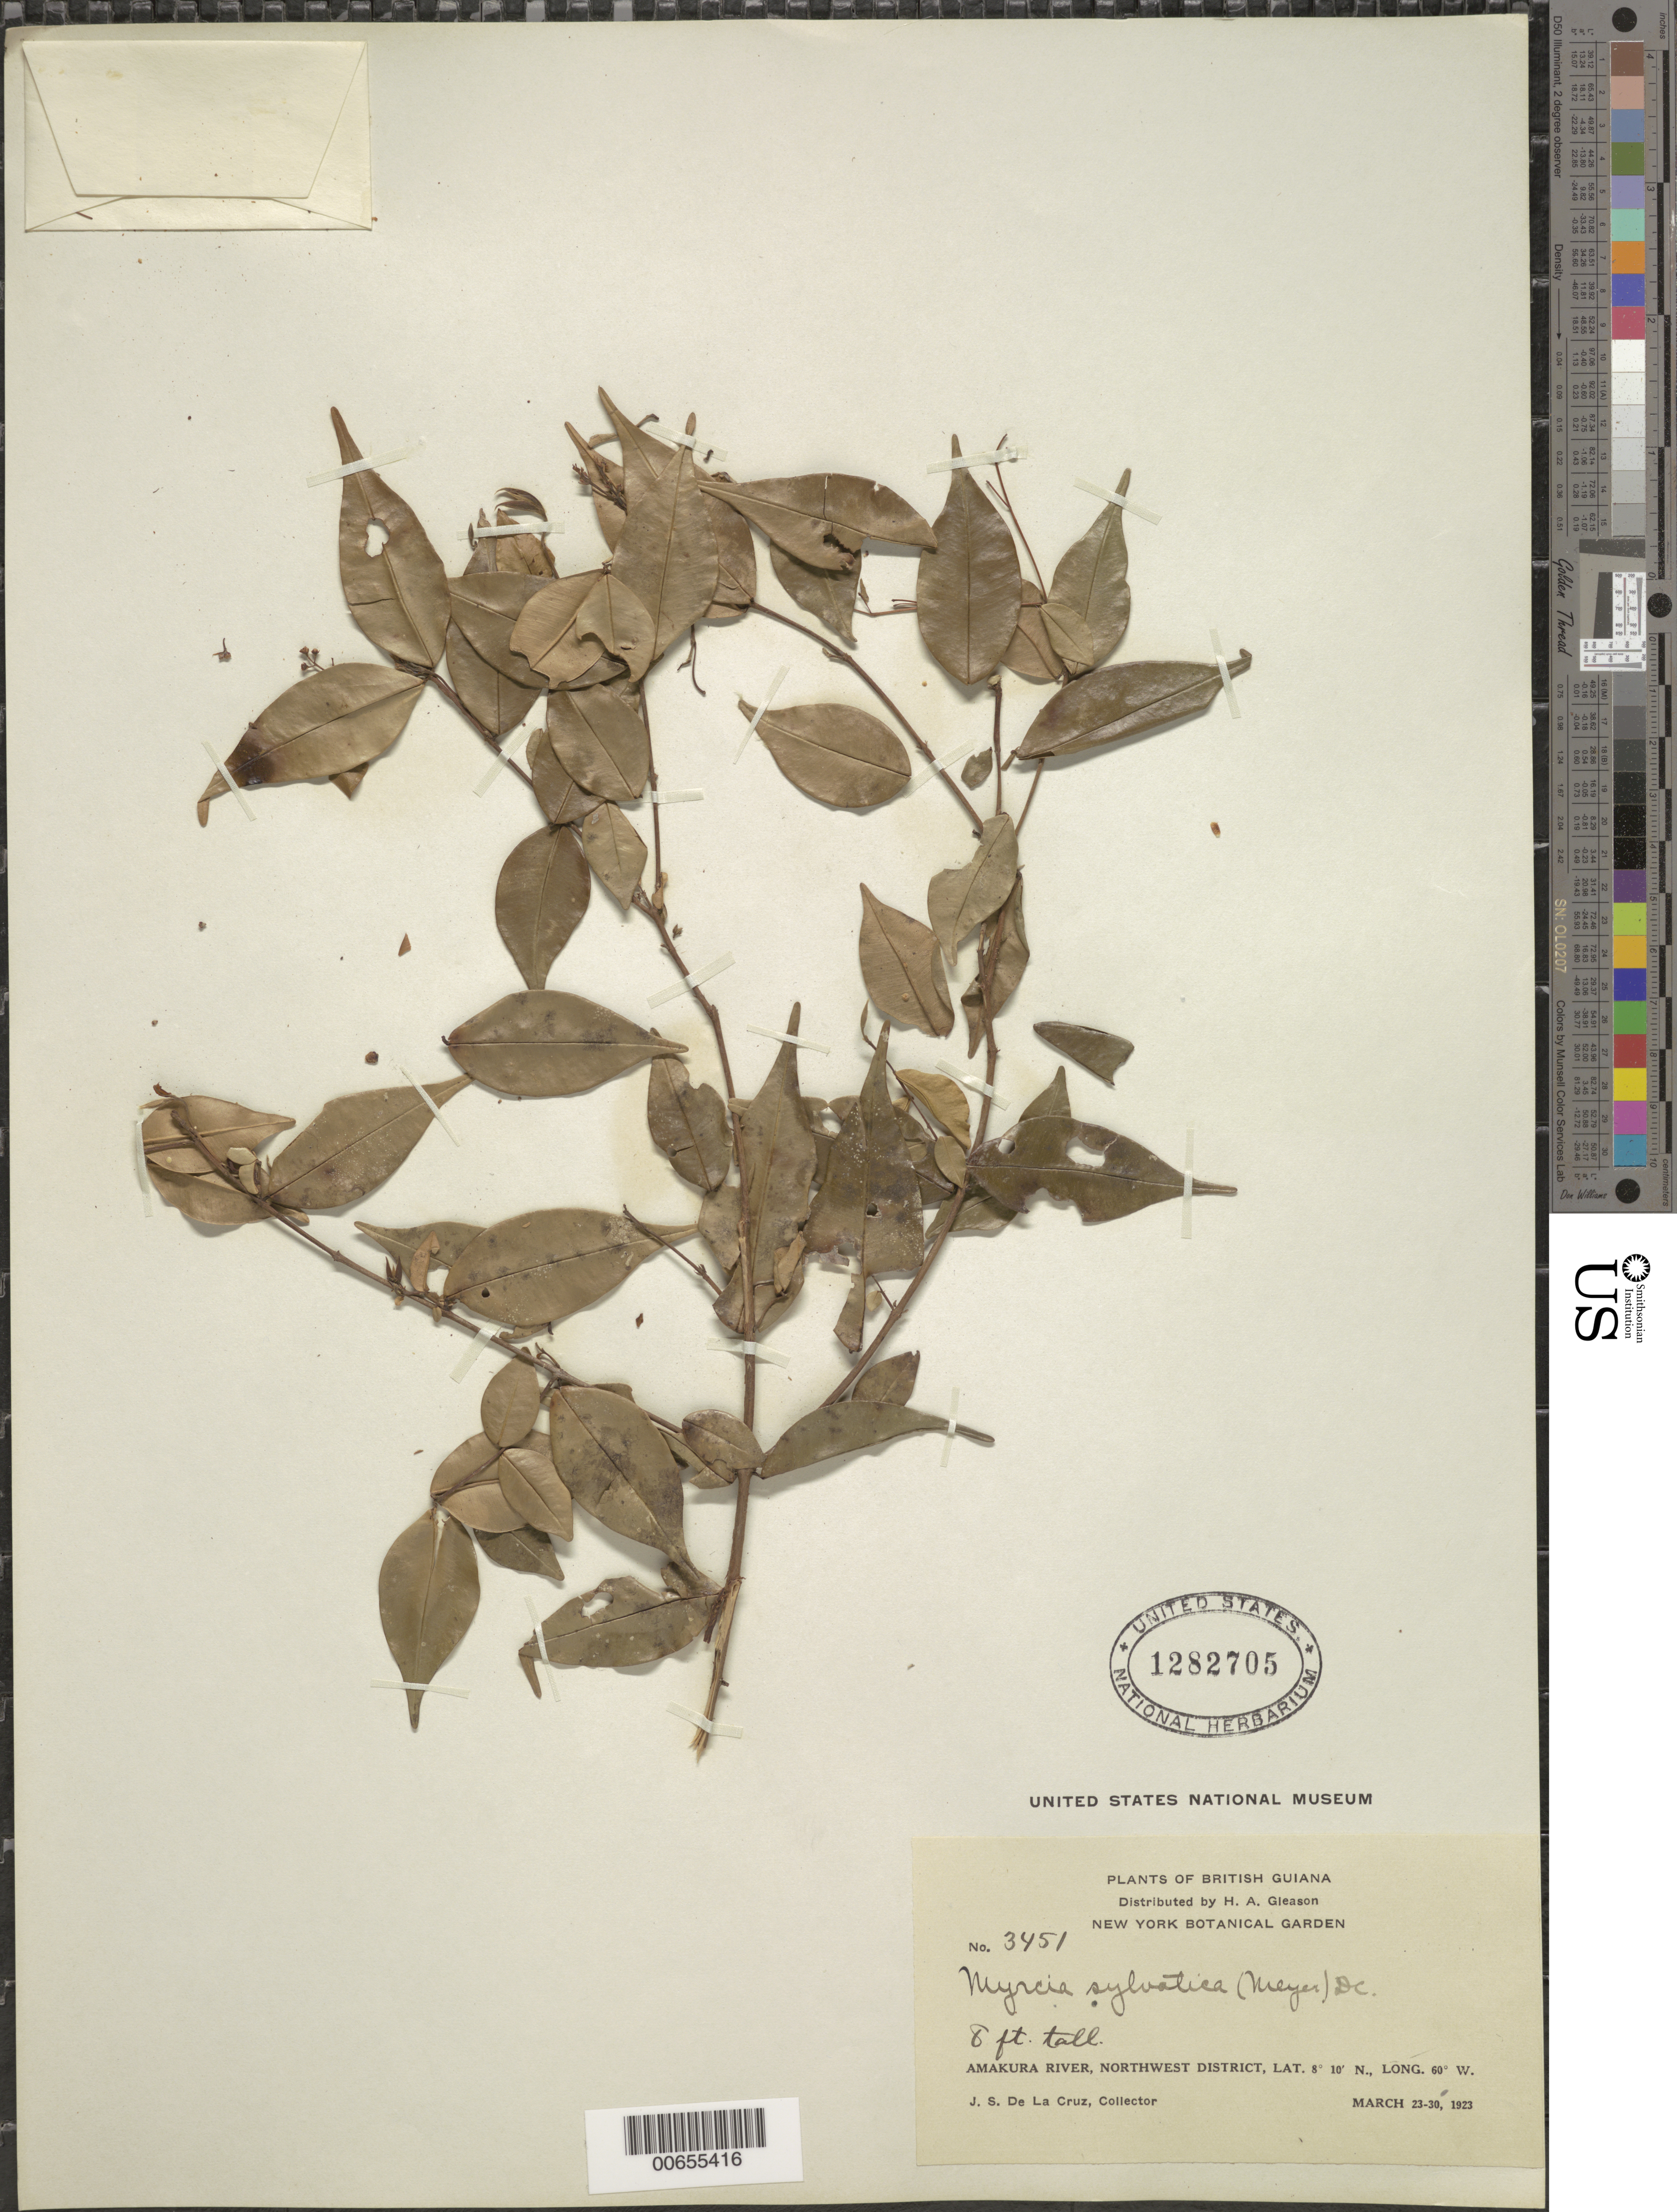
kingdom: Plantae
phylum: Tracheophyta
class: Magnoliopsida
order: Myrtales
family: Myrtaceae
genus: Myrcia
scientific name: Myrcia sylvatica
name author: (G. Mey.) DC.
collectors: J. S. de la Cruz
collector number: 3451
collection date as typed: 23-Mar-23 to 30-Mar-23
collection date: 1923-03-23/1923-03-30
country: Guyana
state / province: Barima-Waini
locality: Amakura R., NW District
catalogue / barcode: US 1282705